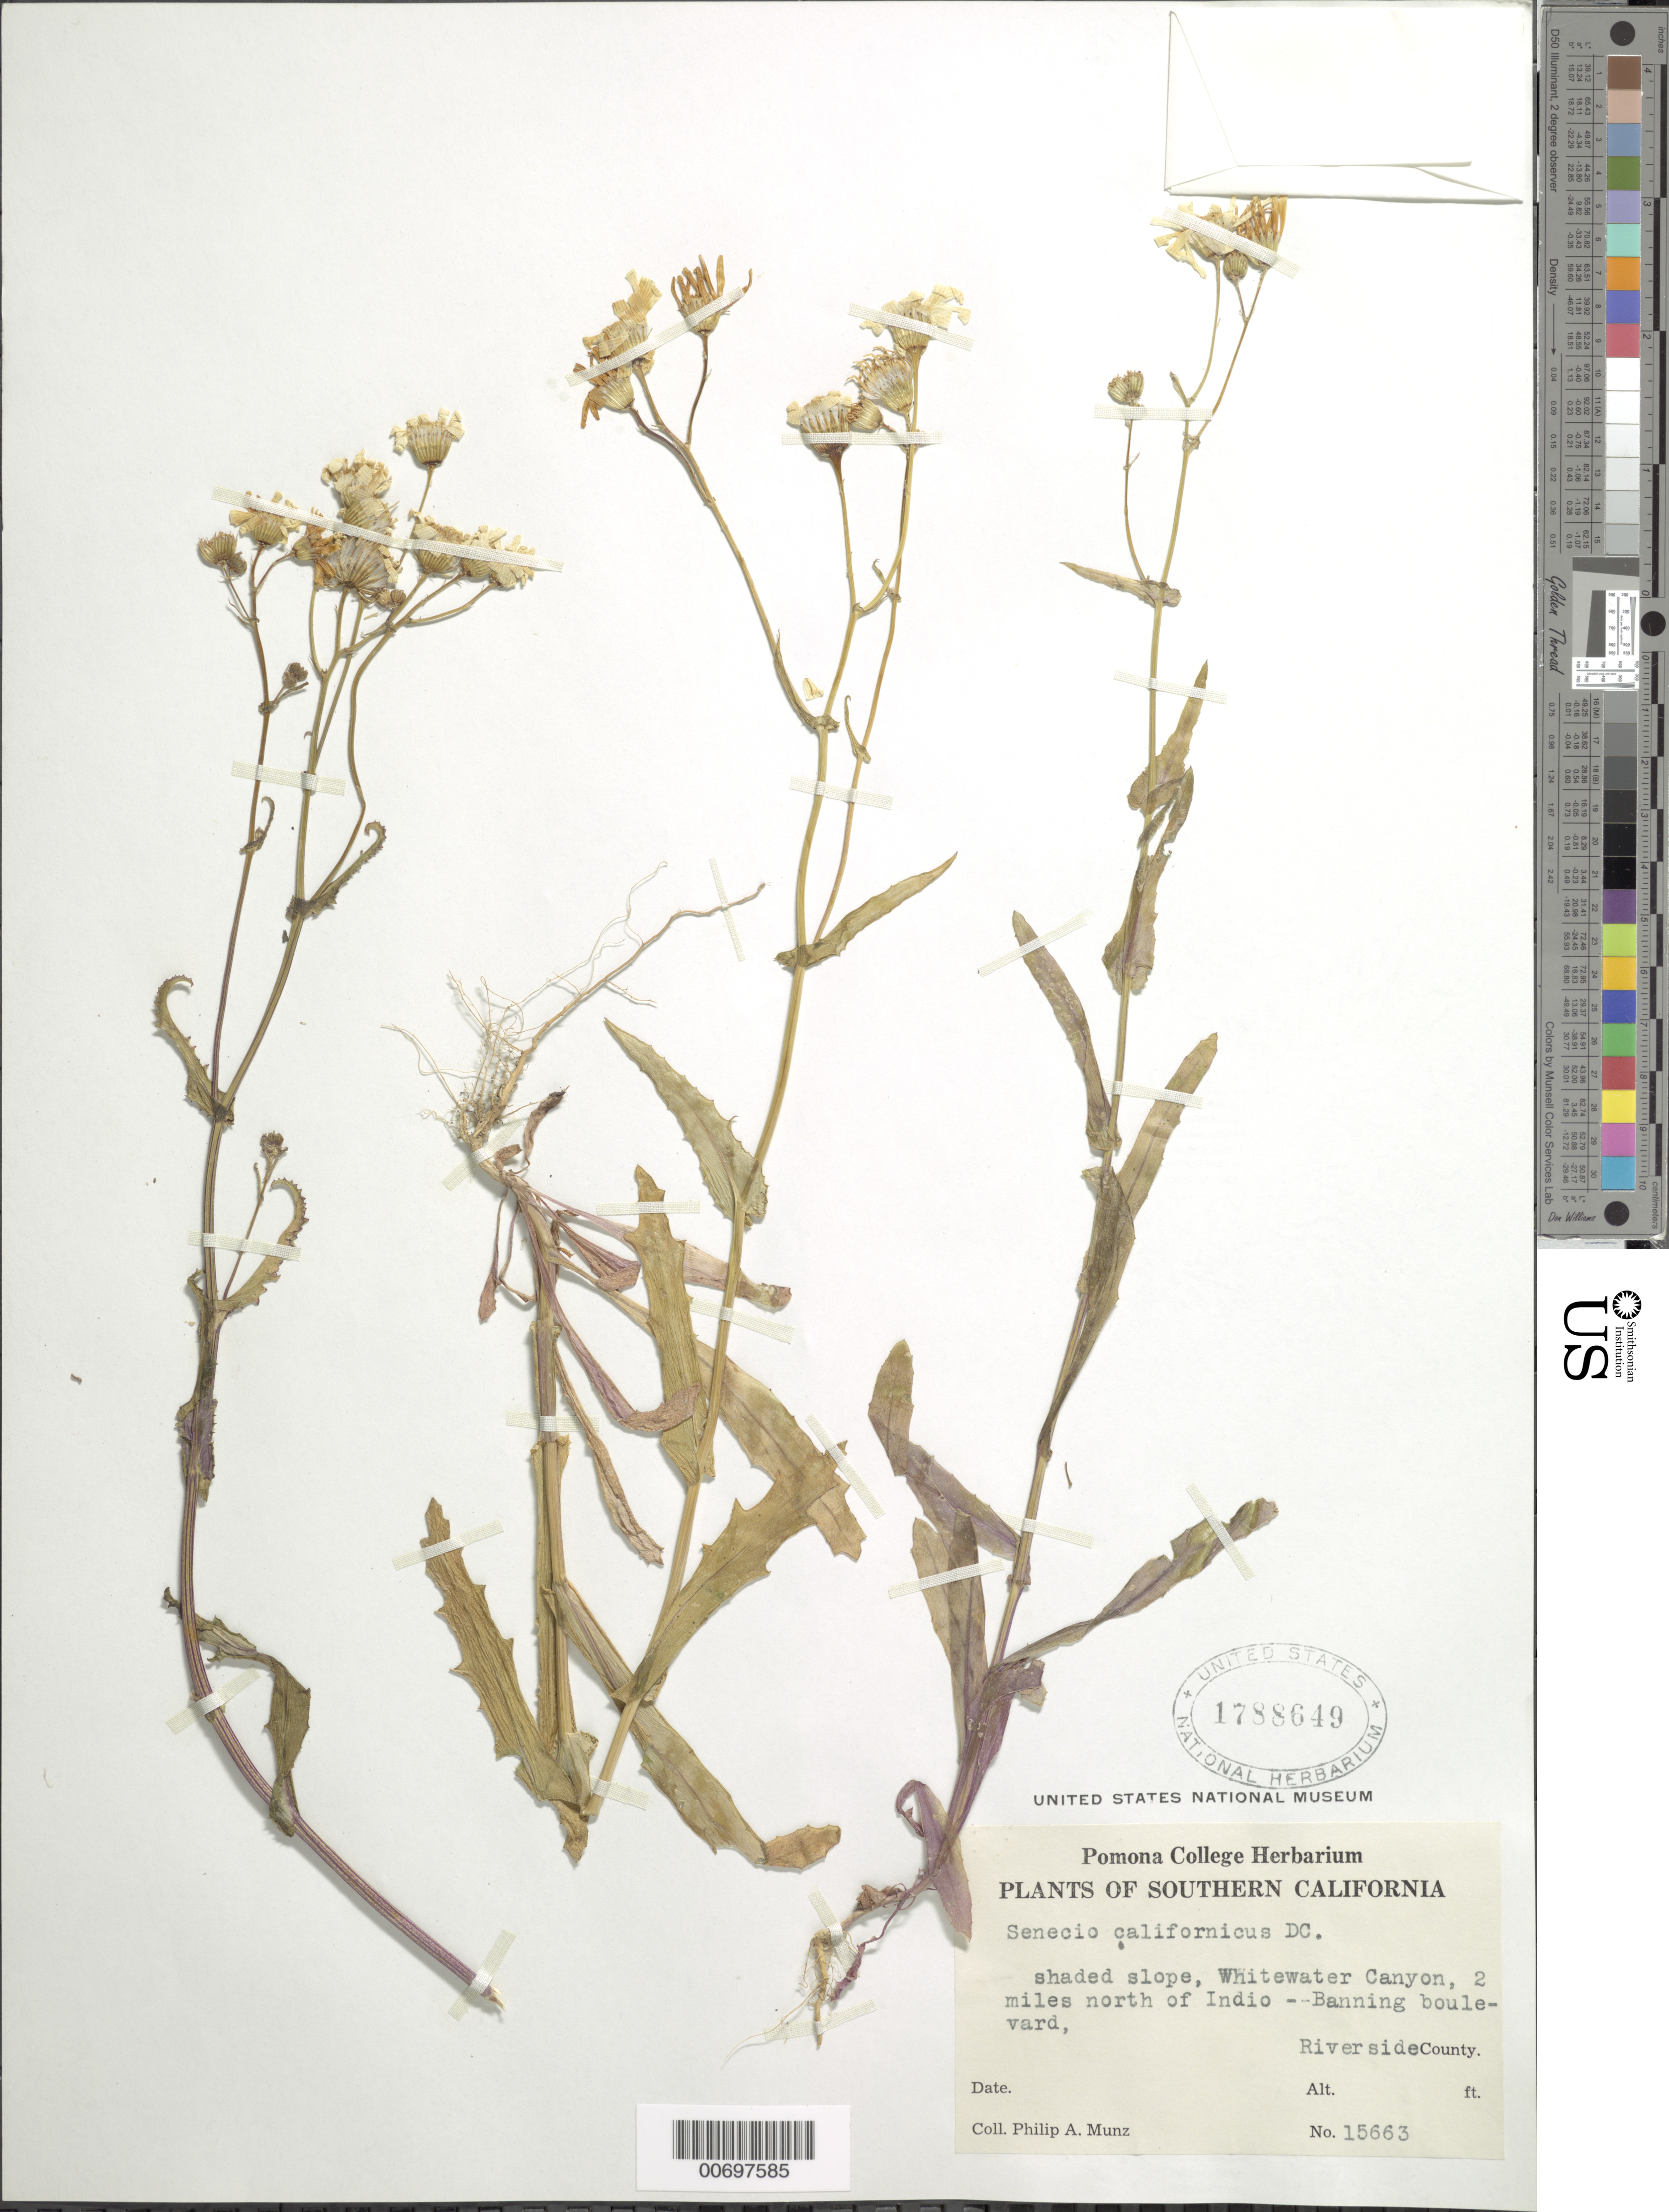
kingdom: Plantae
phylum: Tracheophyta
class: Magnoliopsida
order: Asterales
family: Asteraceae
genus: Senecio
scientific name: Senecio californicus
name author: DC.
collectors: P. A. Munz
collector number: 15663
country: United States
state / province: California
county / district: Riverside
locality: Whitewater Canyon, 2 miles north of Indio - - Banning boulevard.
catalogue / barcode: US 1788649